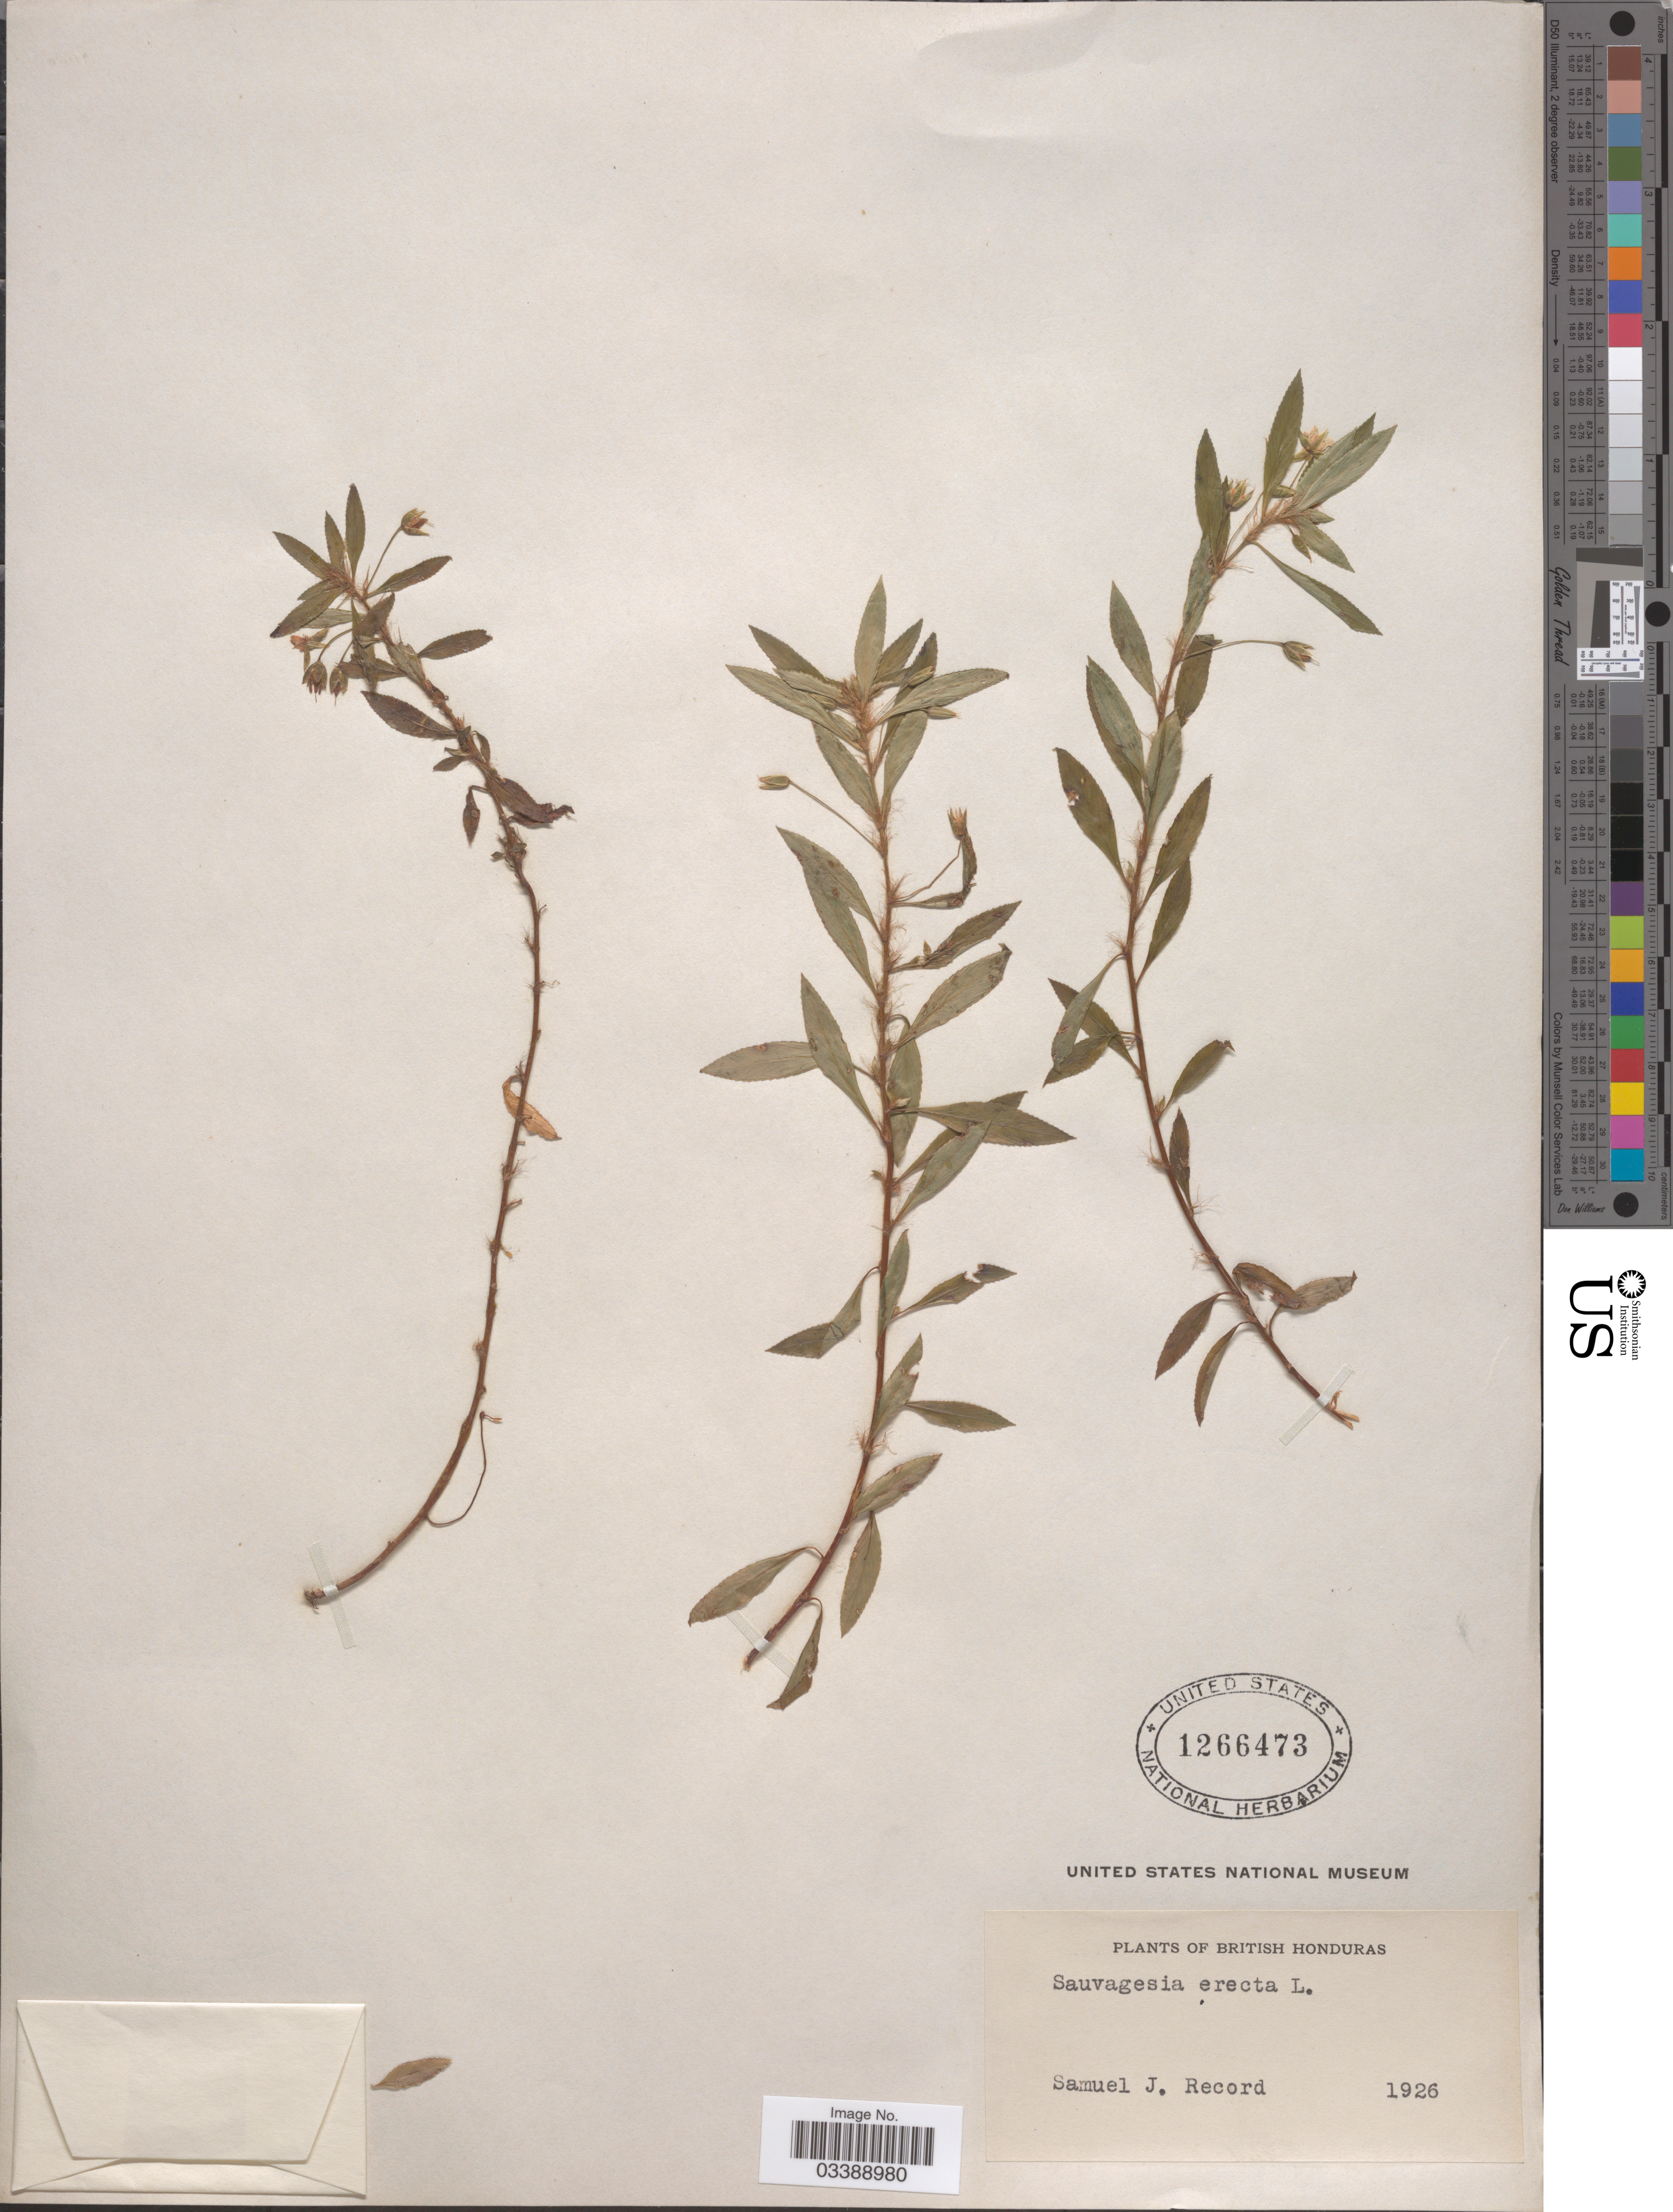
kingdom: Plantae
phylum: Tracheophyta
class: Magnoliopsida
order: Malpighiales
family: Ochnaceae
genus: Sauvagesia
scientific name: Sauvagesia erecta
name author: L.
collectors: S. J. Record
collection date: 1926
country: Belize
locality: British Honduras.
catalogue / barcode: US 1266473